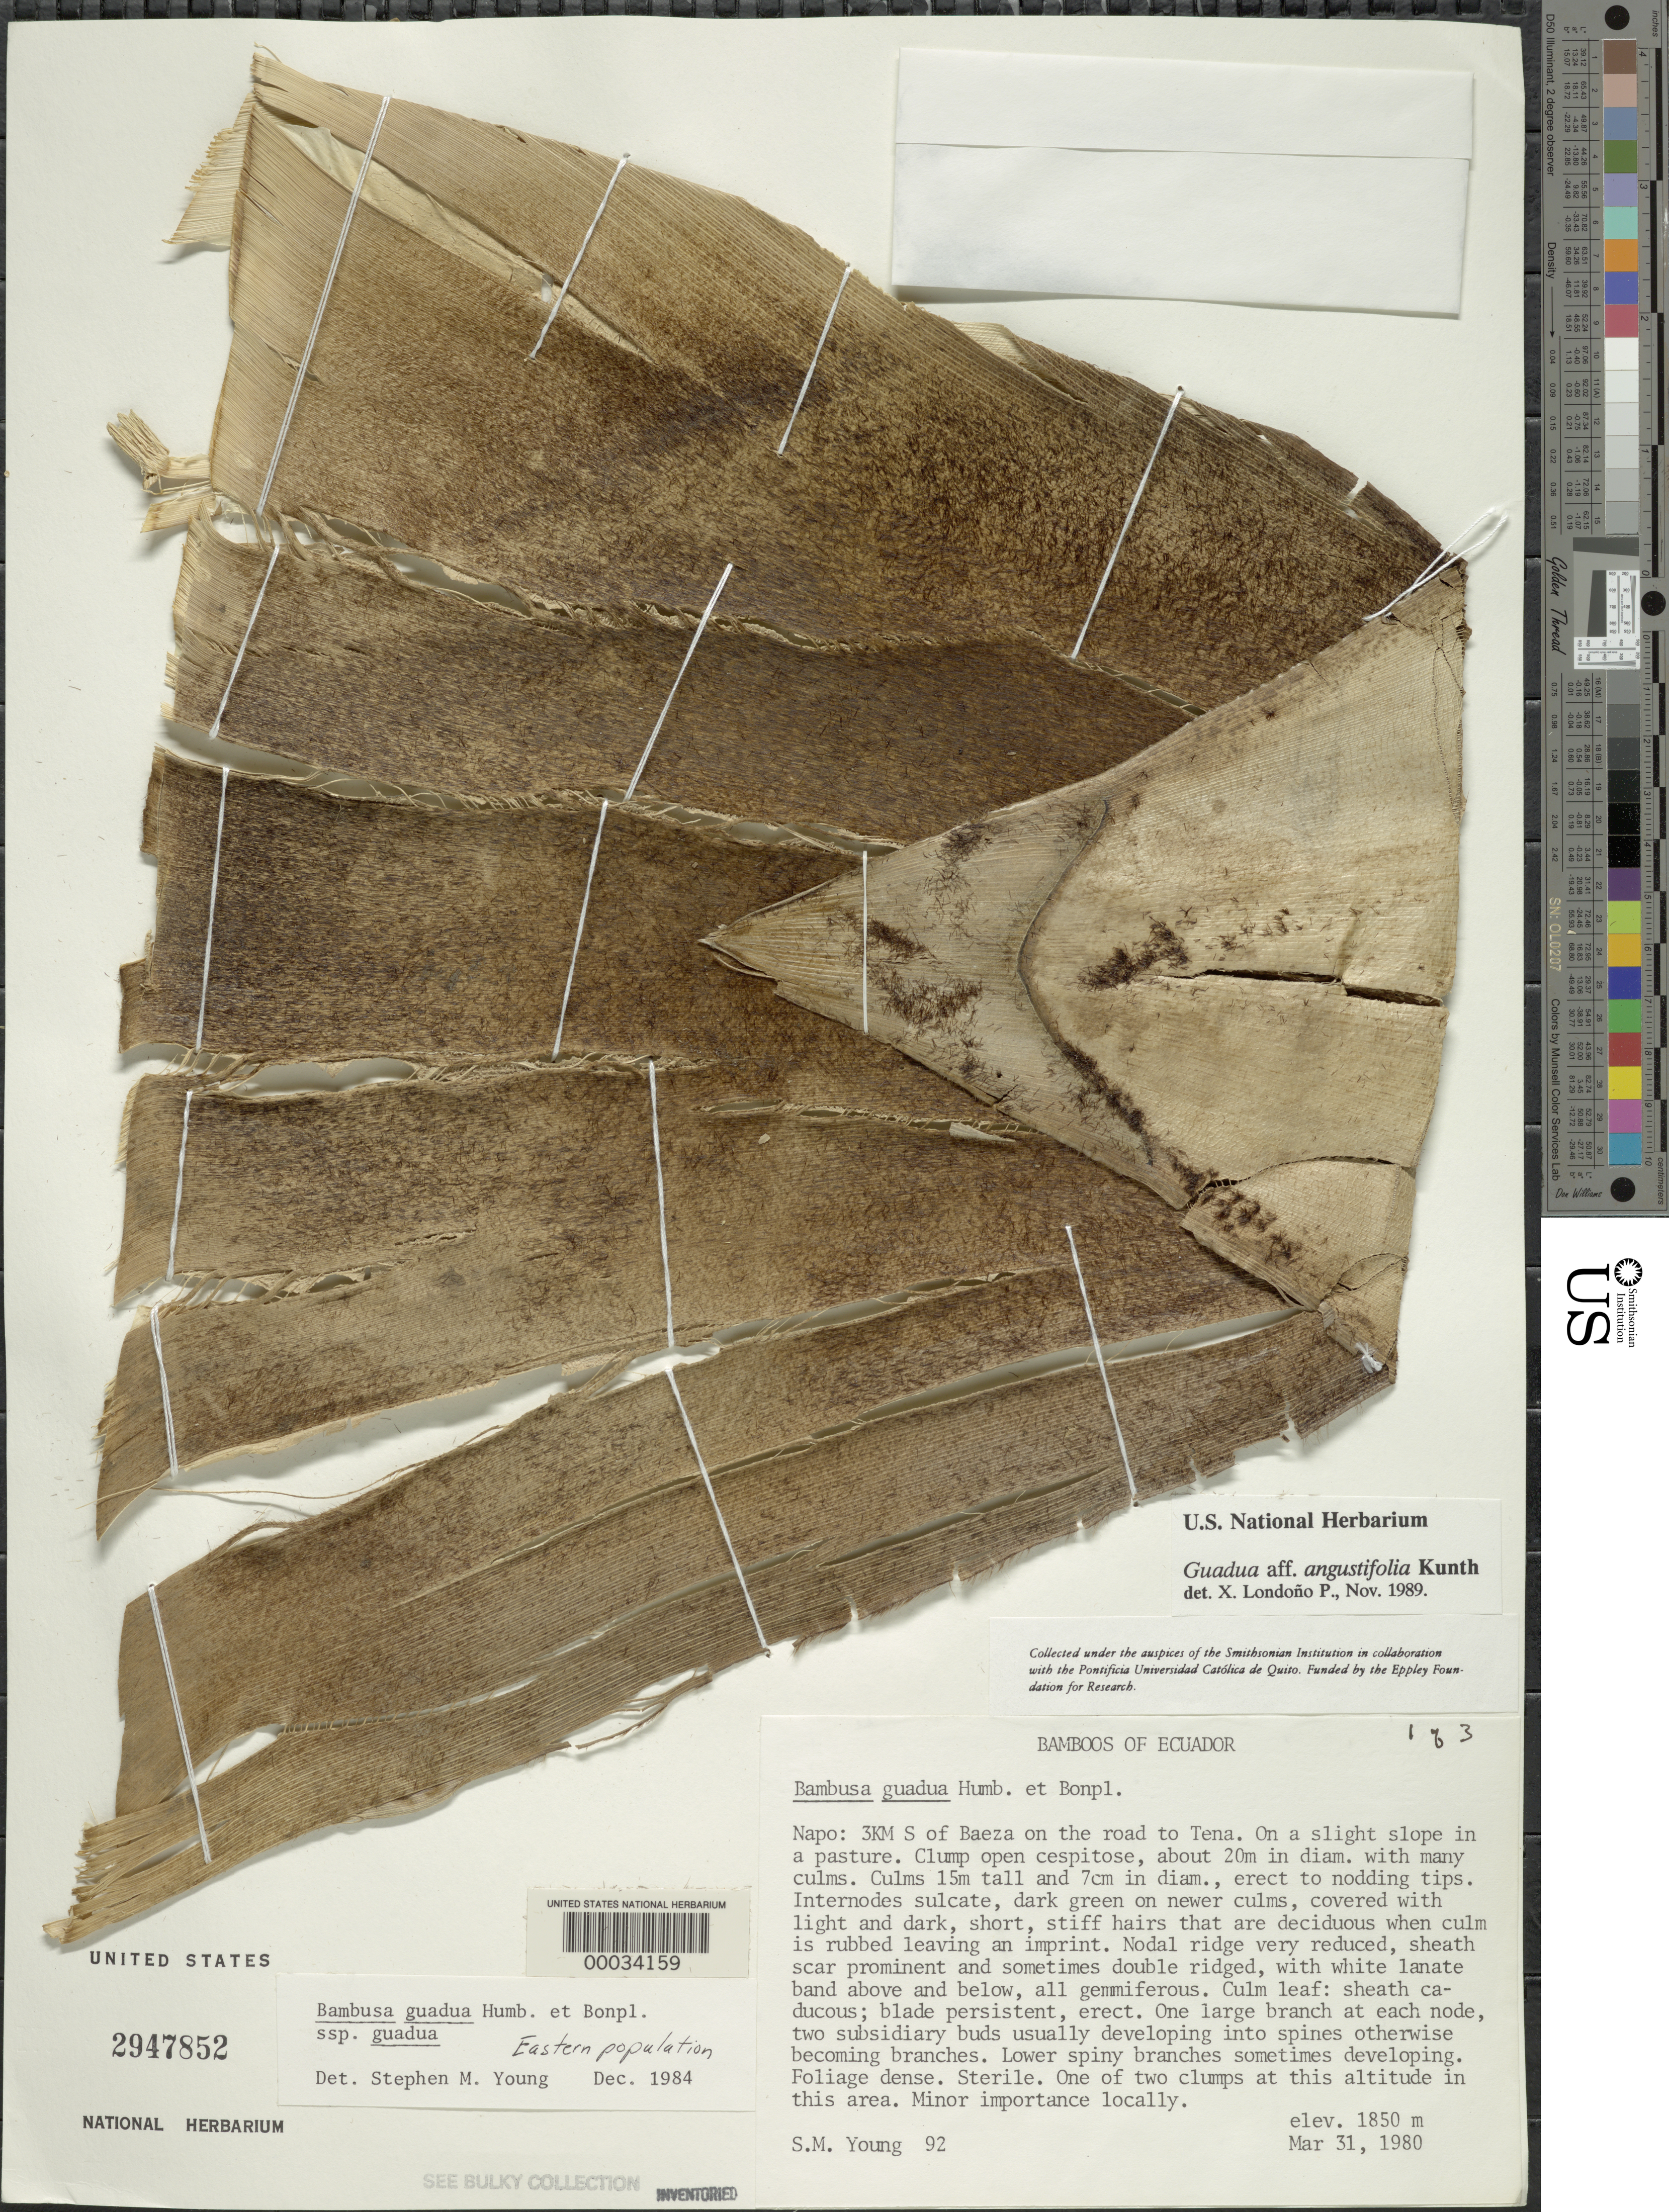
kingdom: Plantae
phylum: Tracheophyta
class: Liliopsida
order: Poales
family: Poaceae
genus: Guadua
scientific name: Guadua angustifolia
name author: Kunth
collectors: S. Young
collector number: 92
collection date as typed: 31 Mar 1980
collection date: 1980-03-31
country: Ecuador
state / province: Napo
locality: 3 km S of baeza on road to Tena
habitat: On slight slope in pasture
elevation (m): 1850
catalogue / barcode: US 2947852